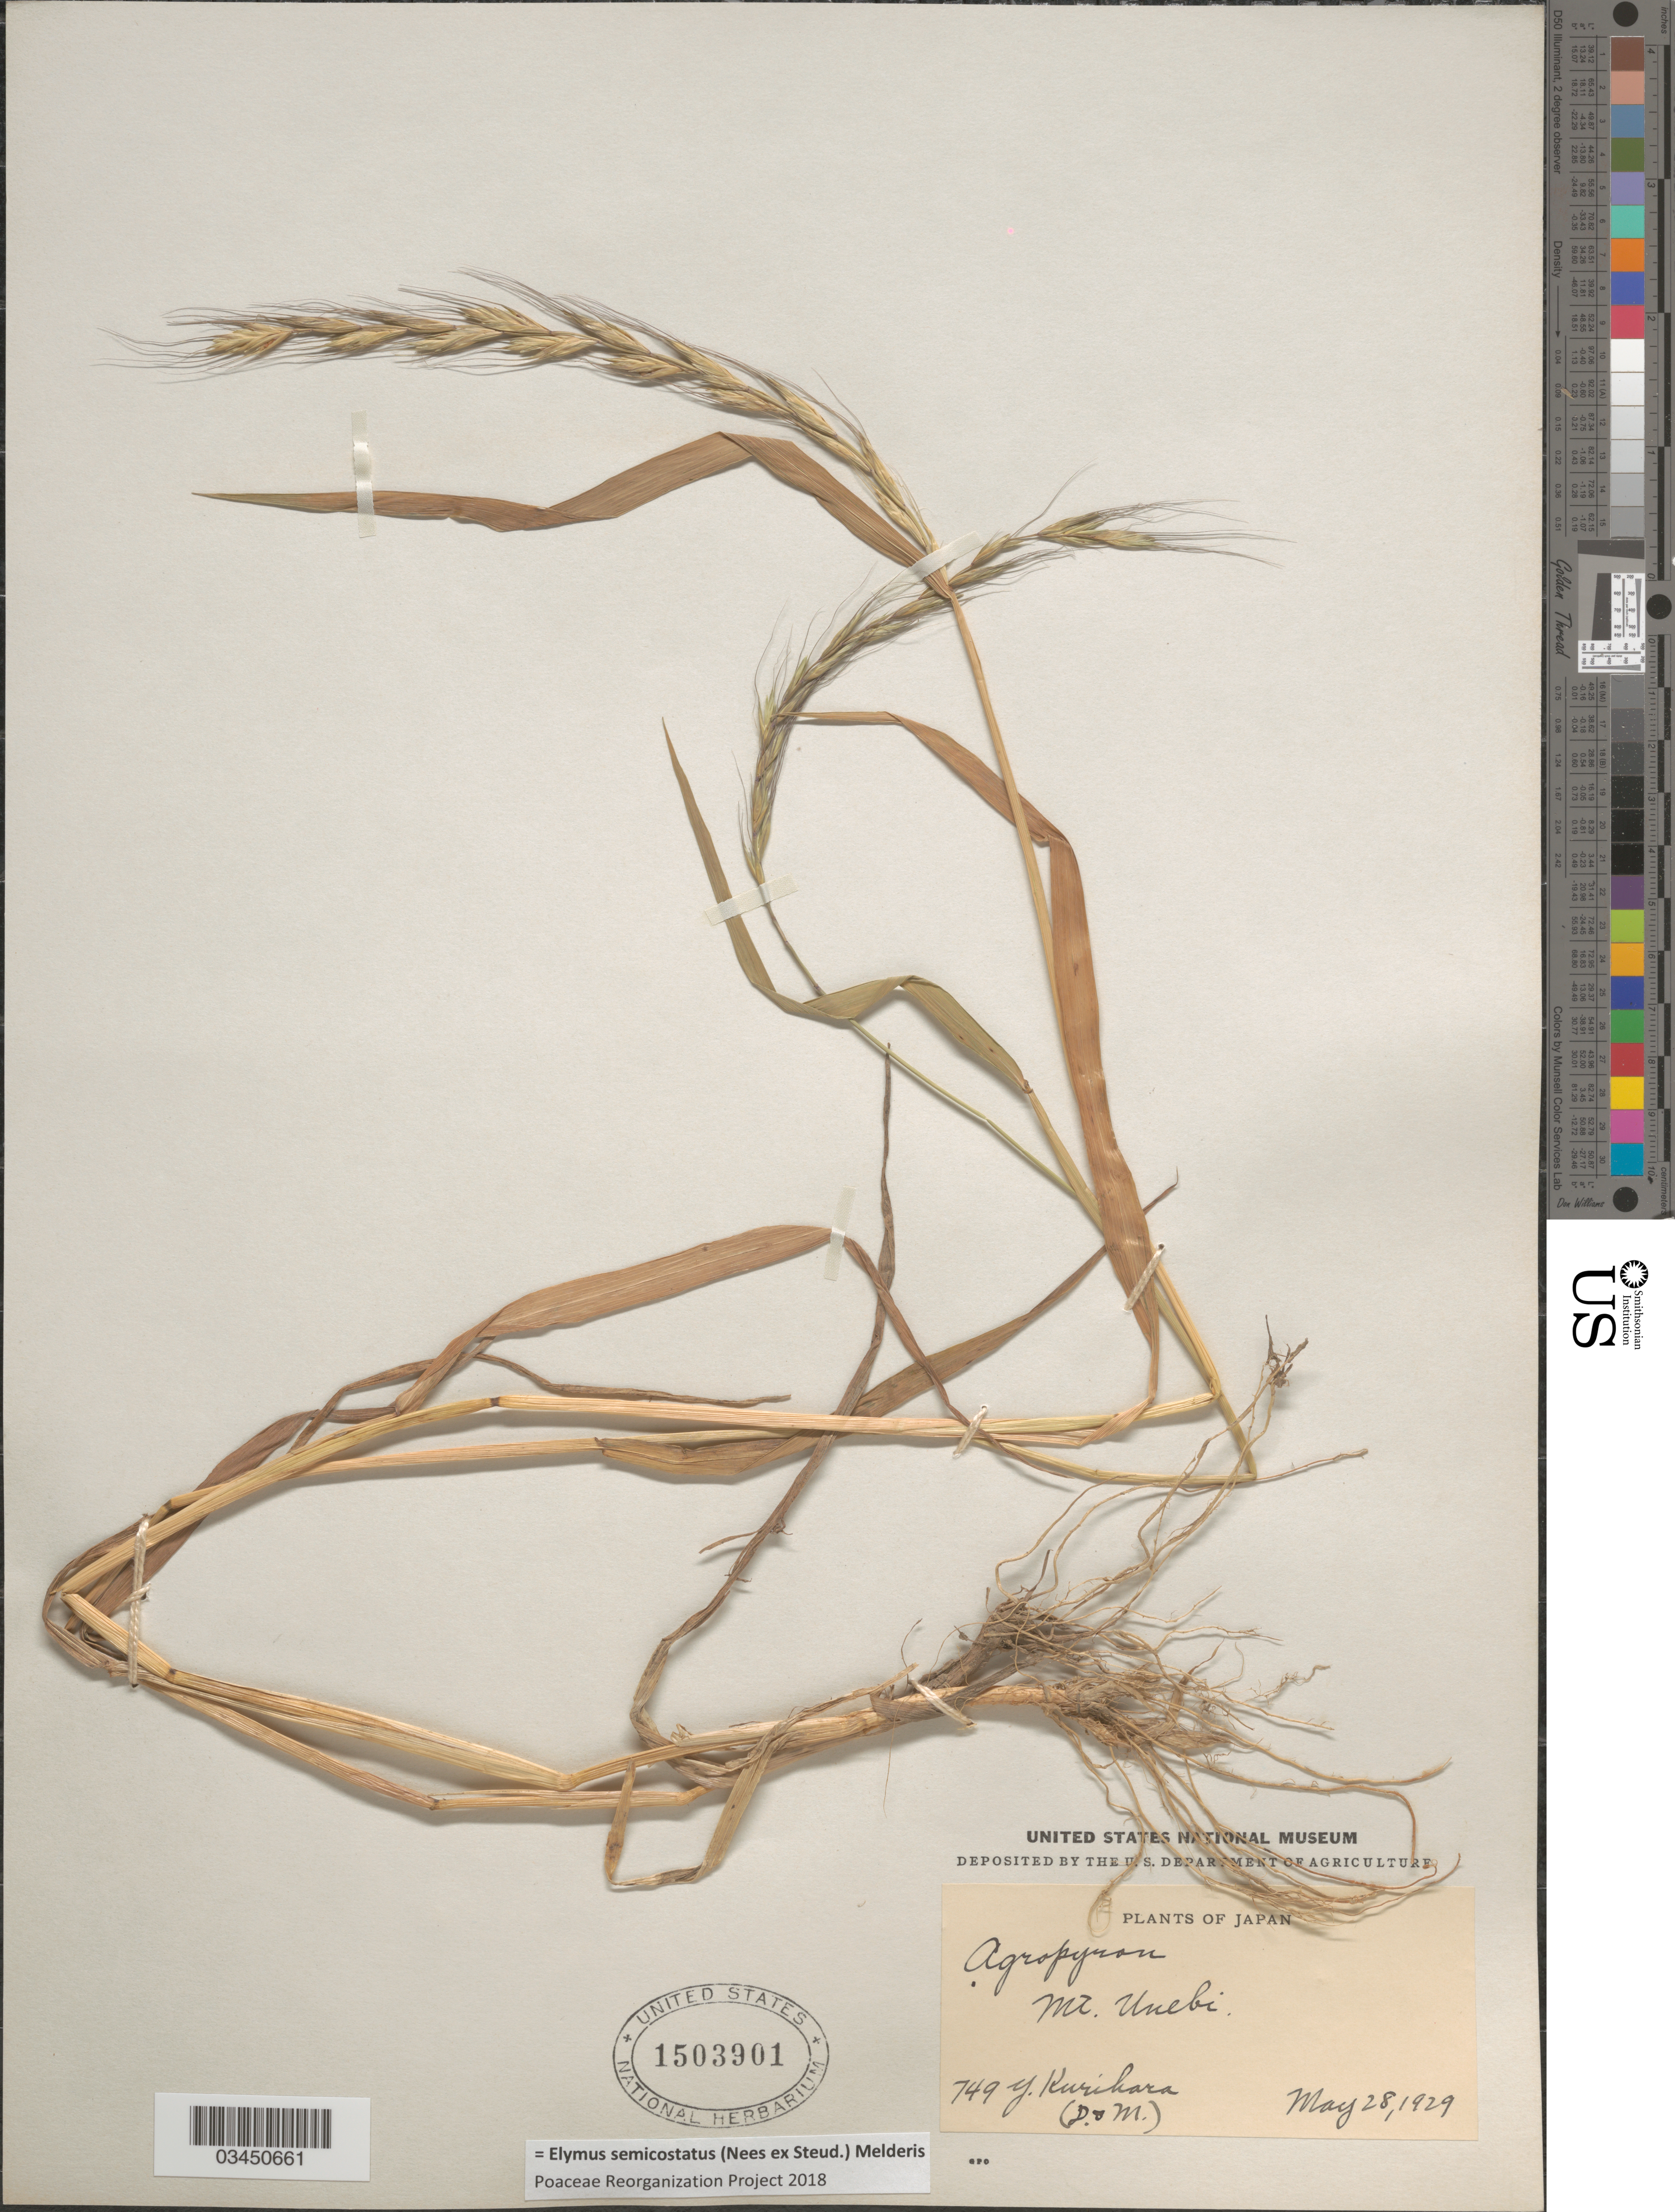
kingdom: Plantae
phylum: Tracheophyta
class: Liliopsida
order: Poales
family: Poaceae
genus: Elymus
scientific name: Elymus semicostatus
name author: (Nees ex Steud.) Melderis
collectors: Y. Kurihara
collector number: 749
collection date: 1929-05-28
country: Japan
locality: Mt. Unebi.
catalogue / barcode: US 1503901